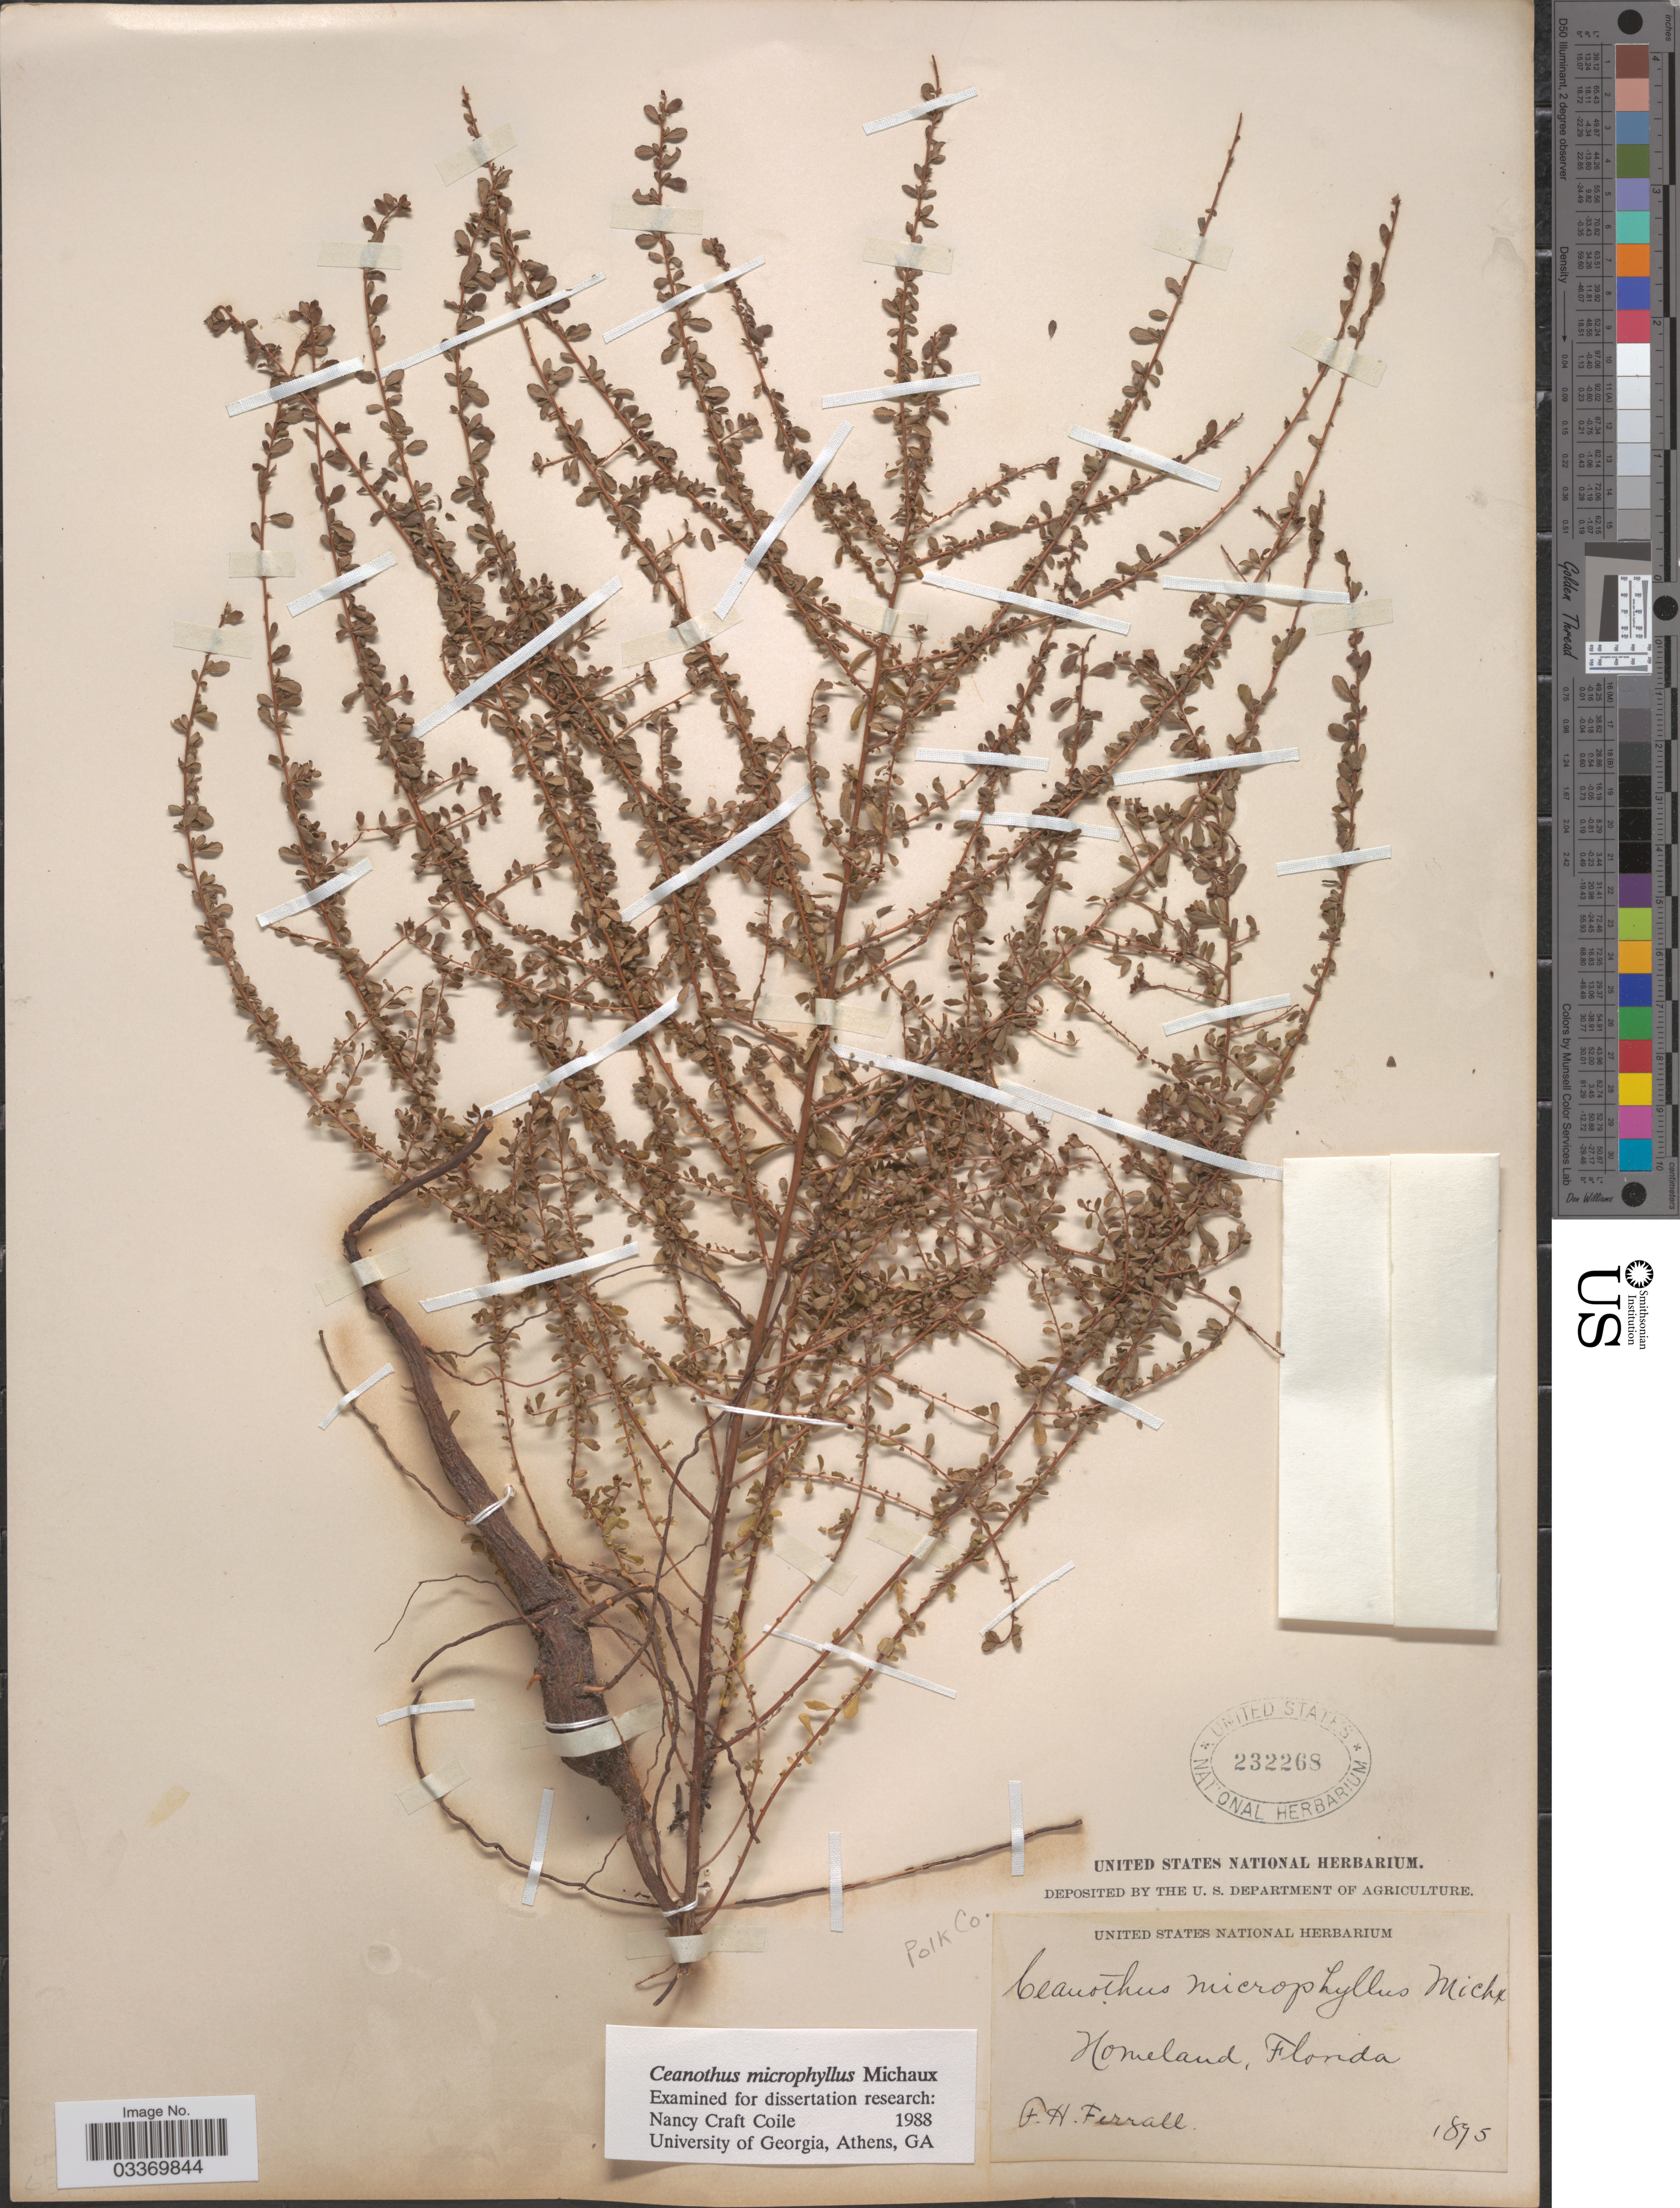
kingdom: Plantae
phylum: Tracheophyta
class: Magnoliopsida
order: Rosales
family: Rhamnaceae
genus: Ceanothus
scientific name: Ceanothus microphyllus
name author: Michx.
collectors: F. Ferrall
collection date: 1895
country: United States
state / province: Florida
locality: Homeland, Polk Co.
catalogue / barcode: US 232268